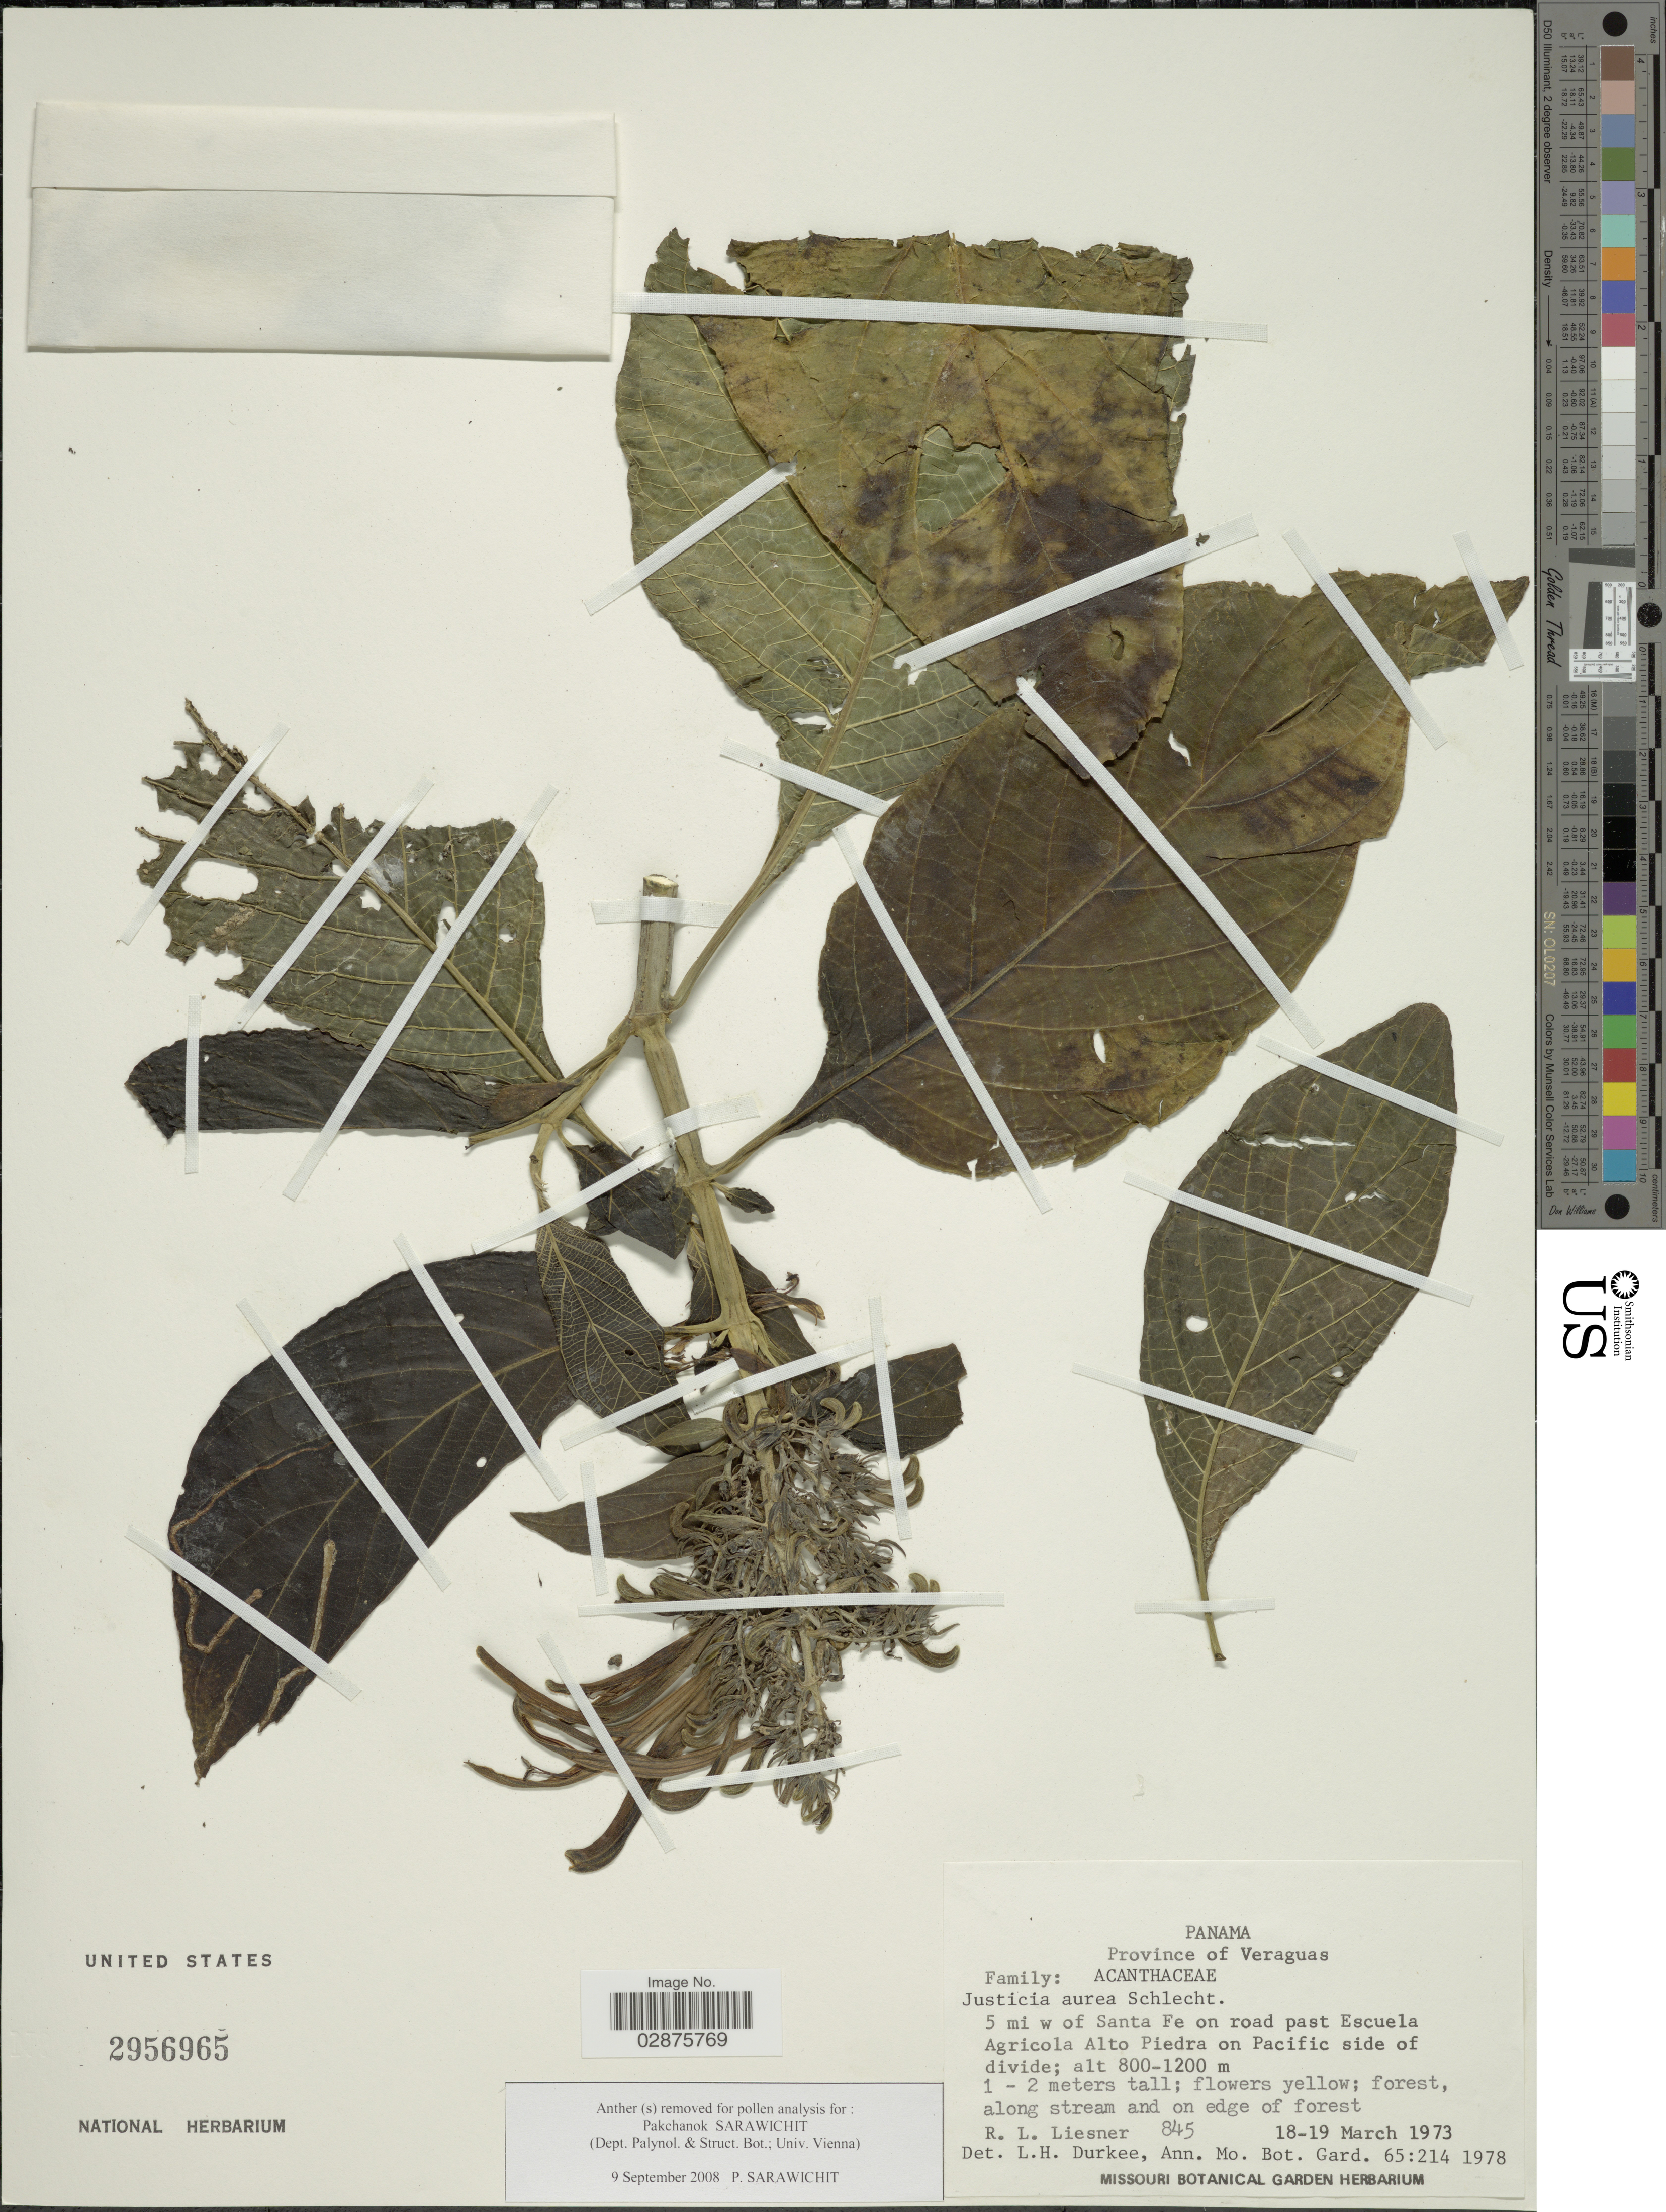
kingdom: Plantae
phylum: Tracheophyta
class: Magnoliopsida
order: Lamiales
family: Acanthaceae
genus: Justicia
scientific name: Justicia aurea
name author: Schltdl.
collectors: R. L. Liesner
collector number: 845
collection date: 1973-03-18/1973-03-19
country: Panama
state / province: Veraguas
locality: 5 mi w of Santa Fe on road past Escuela Agricola Alto Piedra on Pacific side of divide.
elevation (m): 800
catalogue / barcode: US 2956965